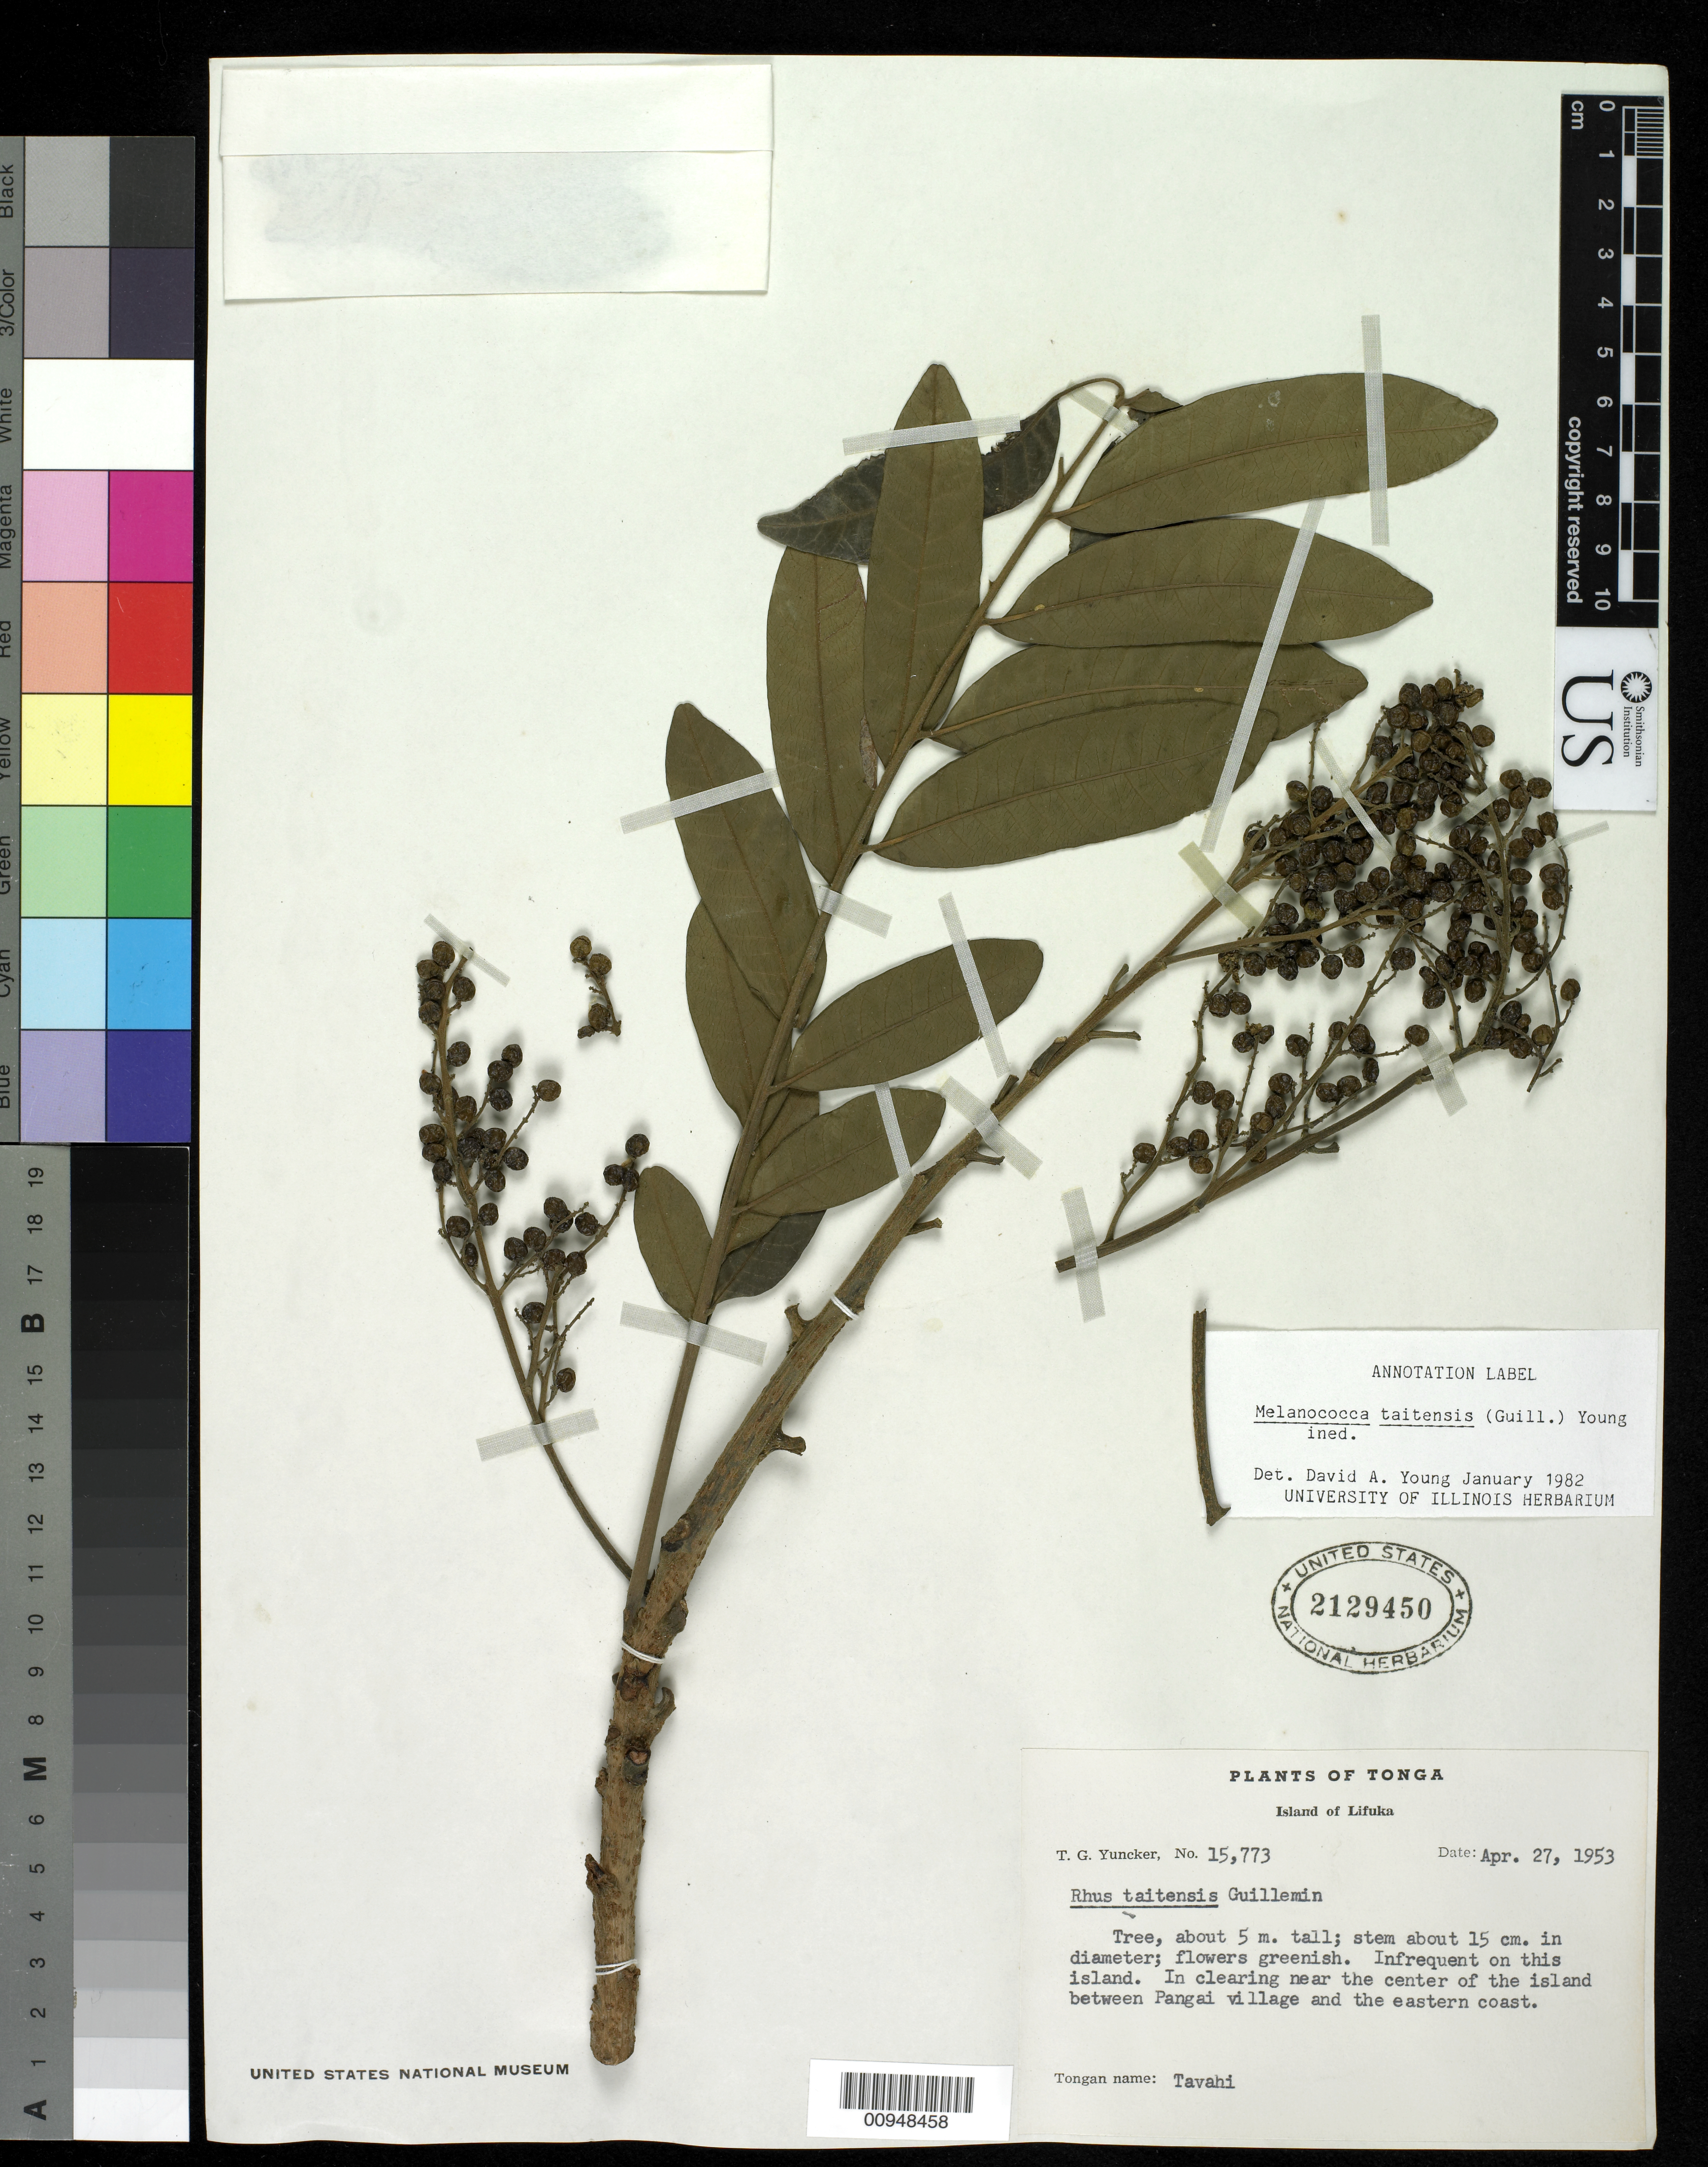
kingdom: Plantae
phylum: Tracheophyta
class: Magnoliopsida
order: Sapindales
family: Anacardiaceae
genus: Rhus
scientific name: Rhus taitensis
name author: Guill.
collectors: T. G. Yuncker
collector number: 15773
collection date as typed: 27 Apr 1953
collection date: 1953-04-27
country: Tonga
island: Lifuka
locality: Between Pangai village and the eastern coast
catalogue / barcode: US 2129450